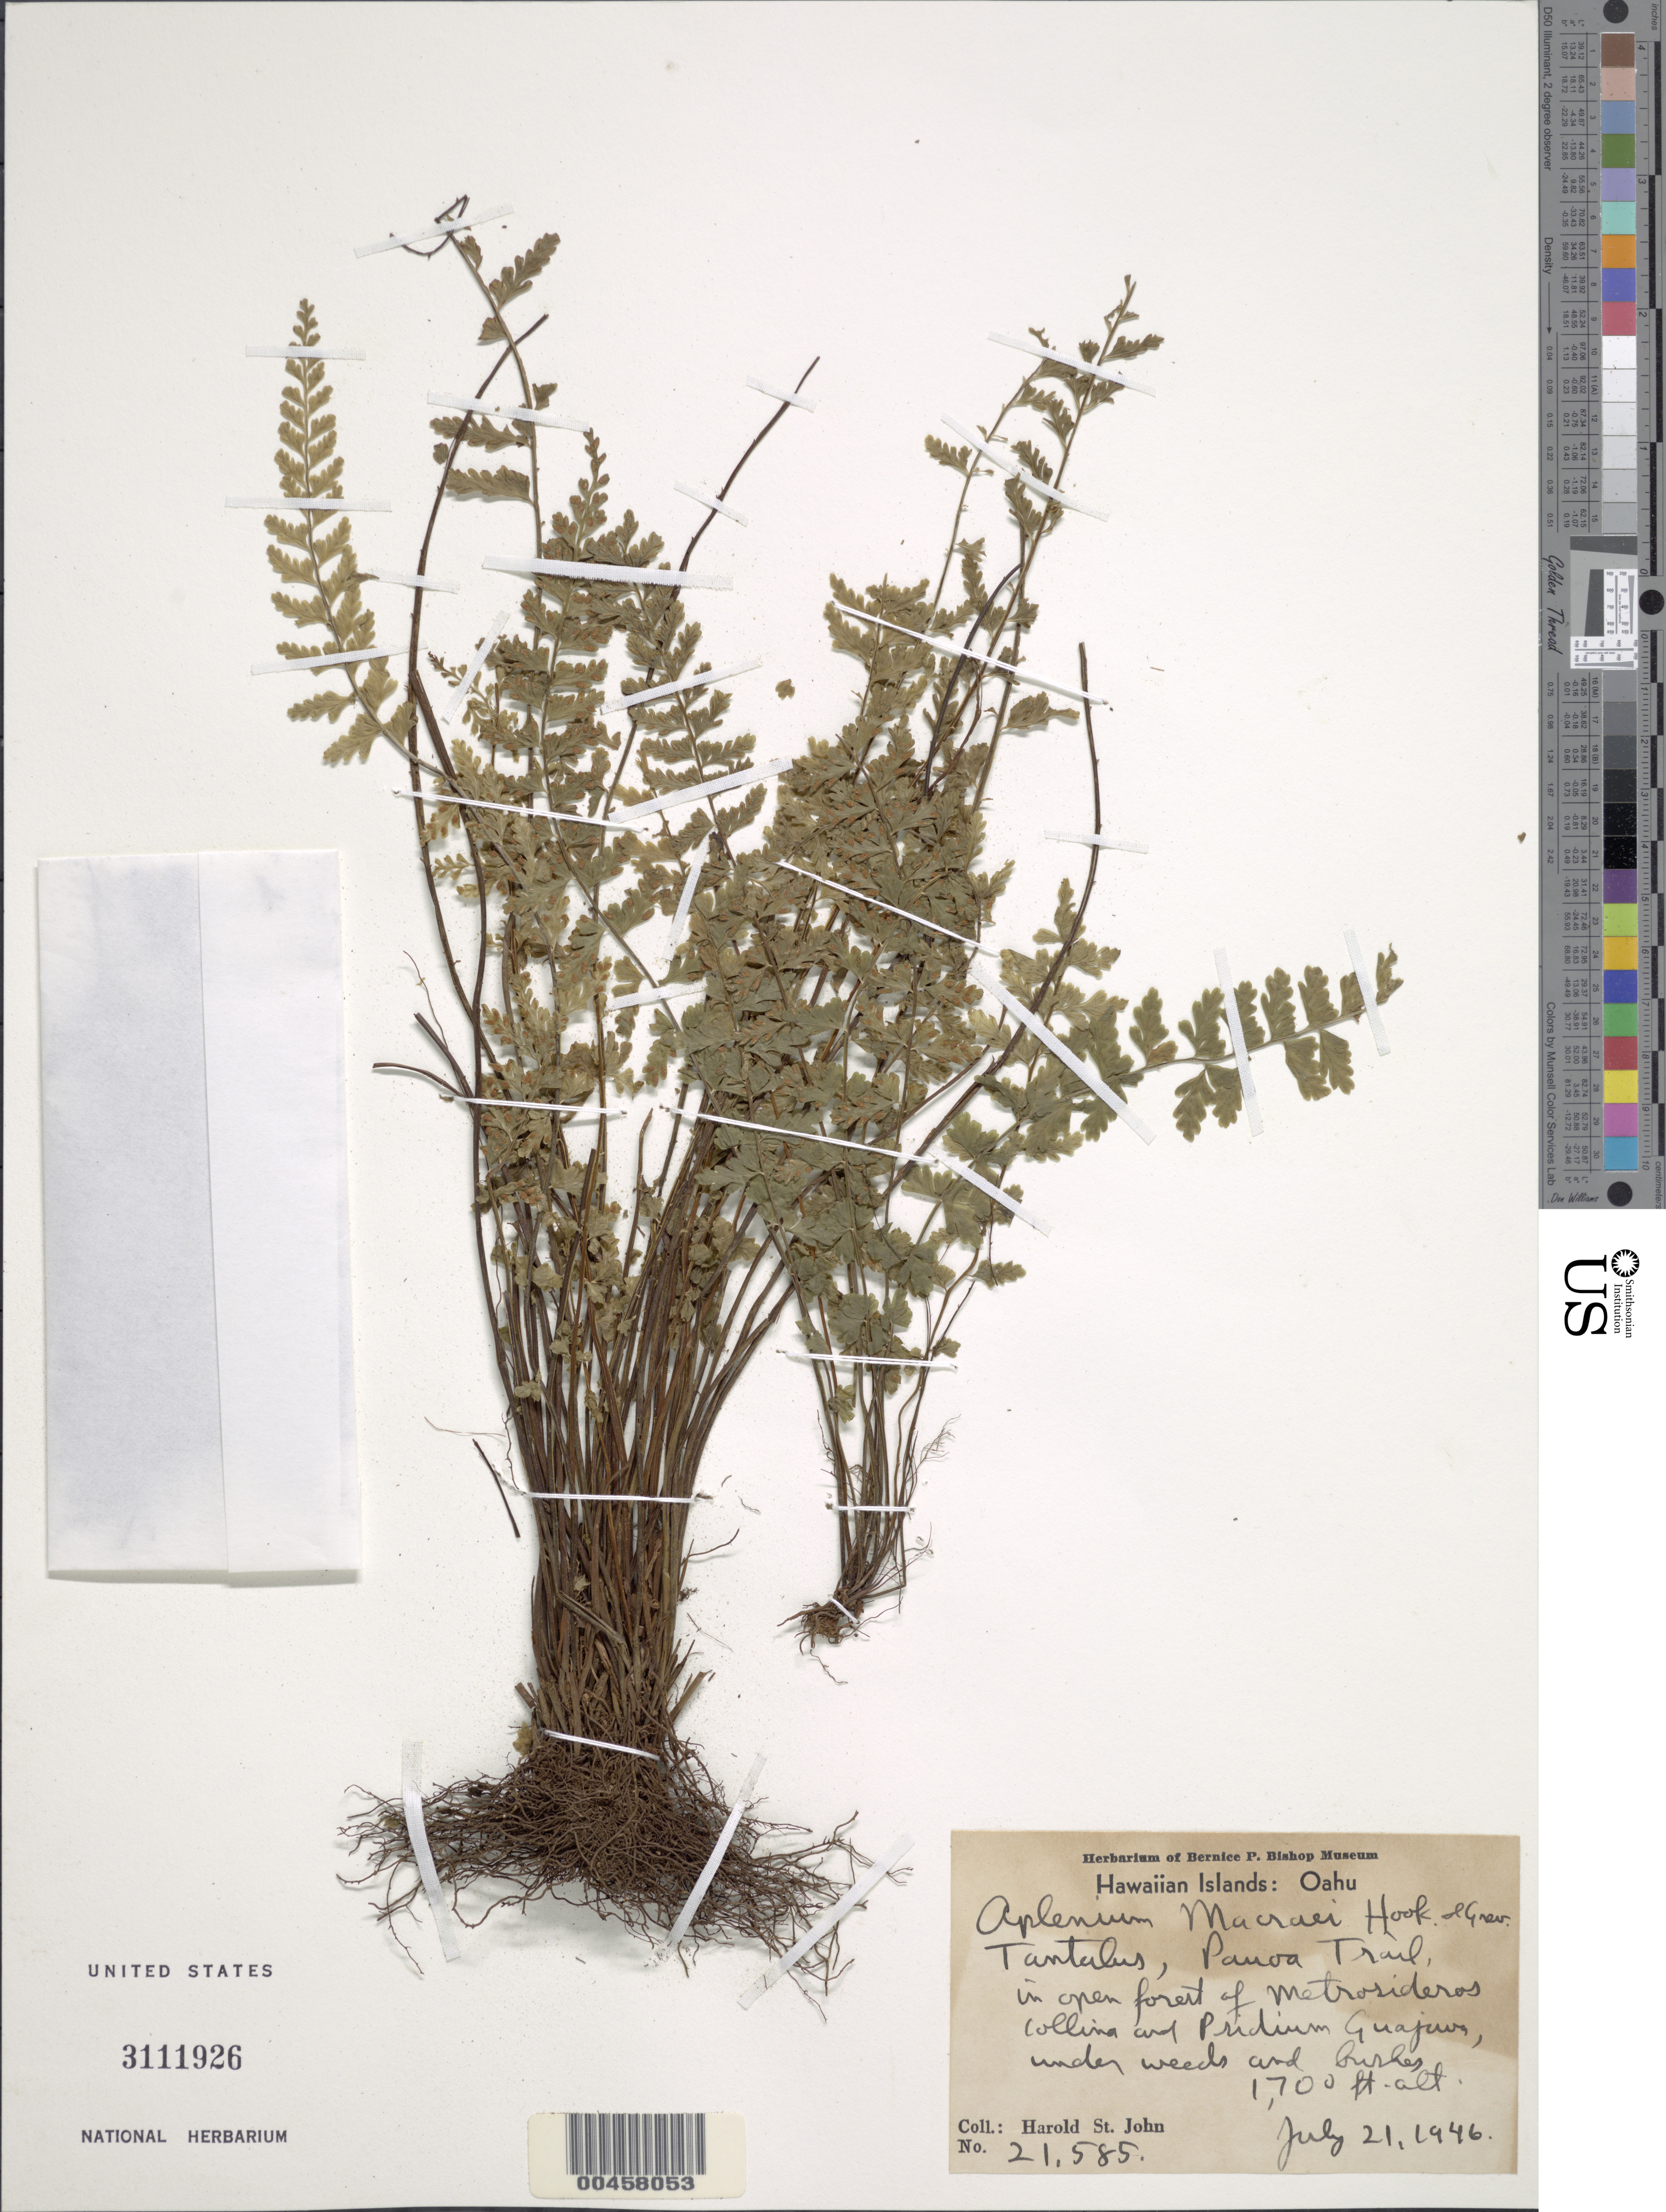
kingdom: Plantae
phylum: Tracheophyta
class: Polypodiopsida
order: Polypodiales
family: Aspleniaceae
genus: Asplenium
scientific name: Asplenium macraei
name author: Hook. & Grev.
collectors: H. St. John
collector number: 21585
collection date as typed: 21 Jul 1946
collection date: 1946-07-21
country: United States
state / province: Hawaii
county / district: Honolulu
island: Oahu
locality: Tantalus, Panoa Trail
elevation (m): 518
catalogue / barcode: US 3111926